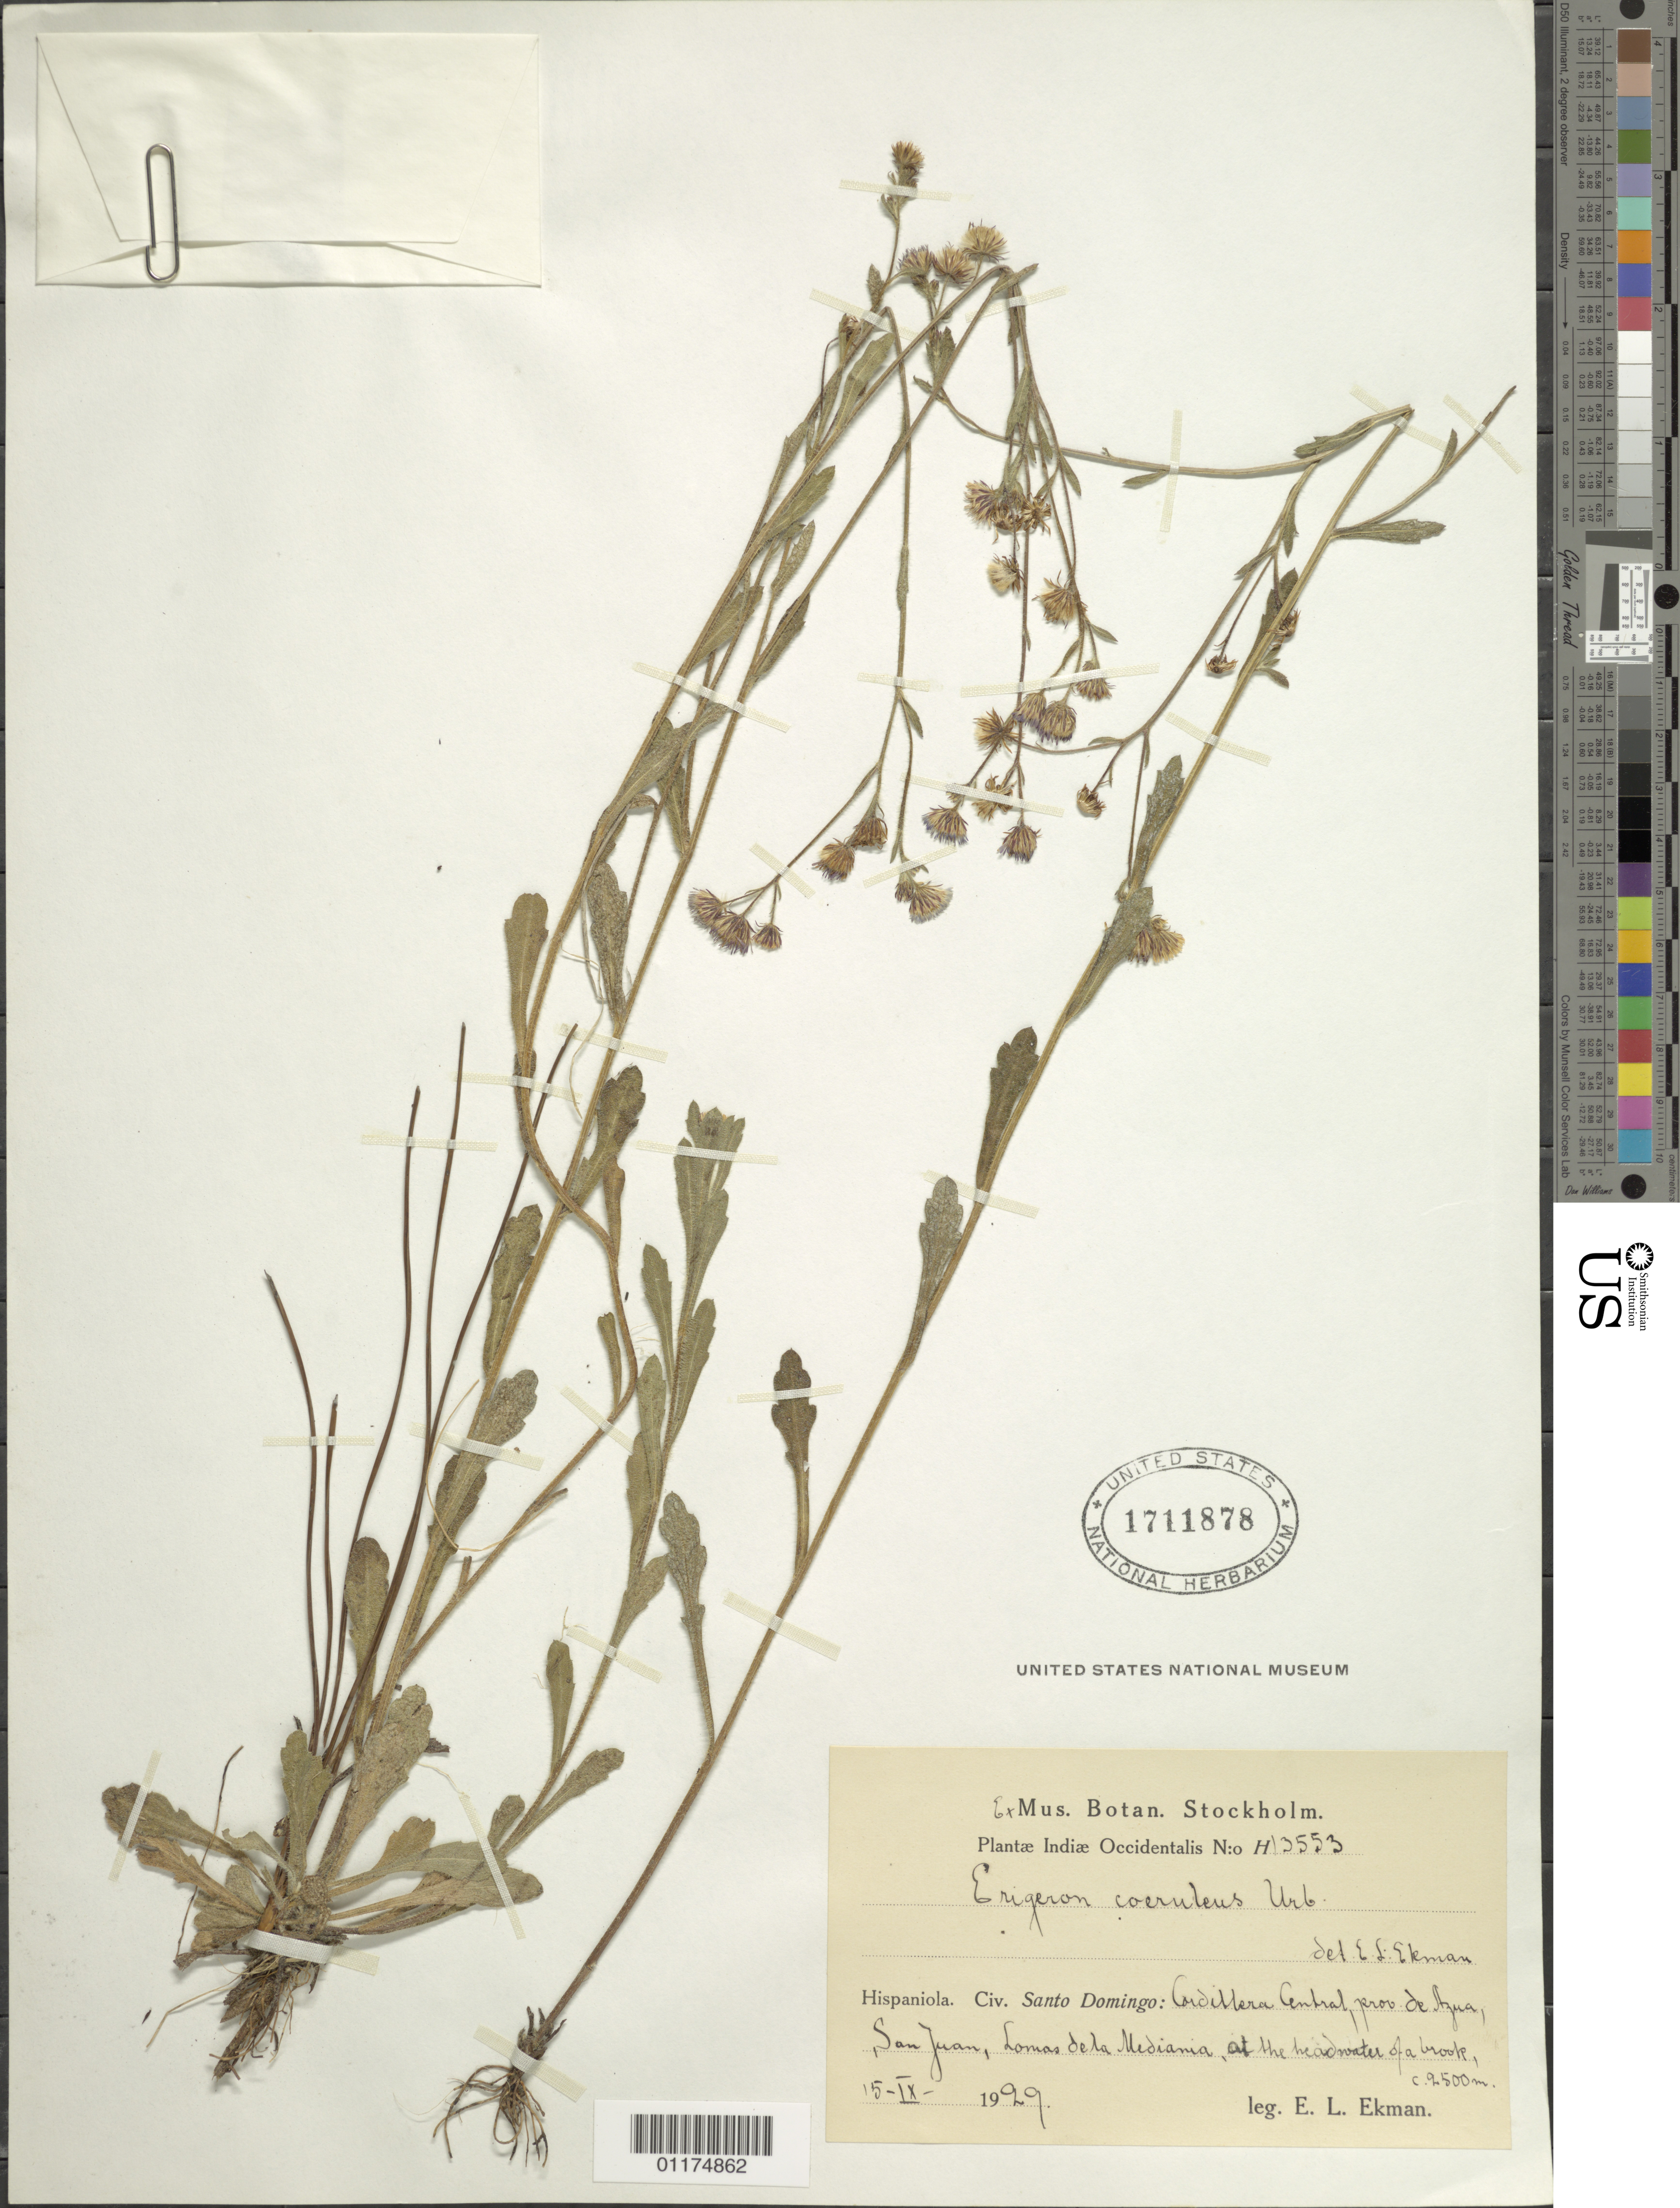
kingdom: Plantae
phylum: Tracheophyta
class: Magnoliopsida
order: Asterales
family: Asteraceae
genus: Erigeron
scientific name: Erigeron caeruleus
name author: Urb.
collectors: E. L. Ekman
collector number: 13553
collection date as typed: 15 Sep 1929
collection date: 1929-09-15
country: Dominican Republic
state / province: Santo Domingo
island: Hispaniola I.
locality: Cordillera Central, prov. de Stya, San Juan, Lomas de le Mediania,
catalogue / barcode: US 1711878